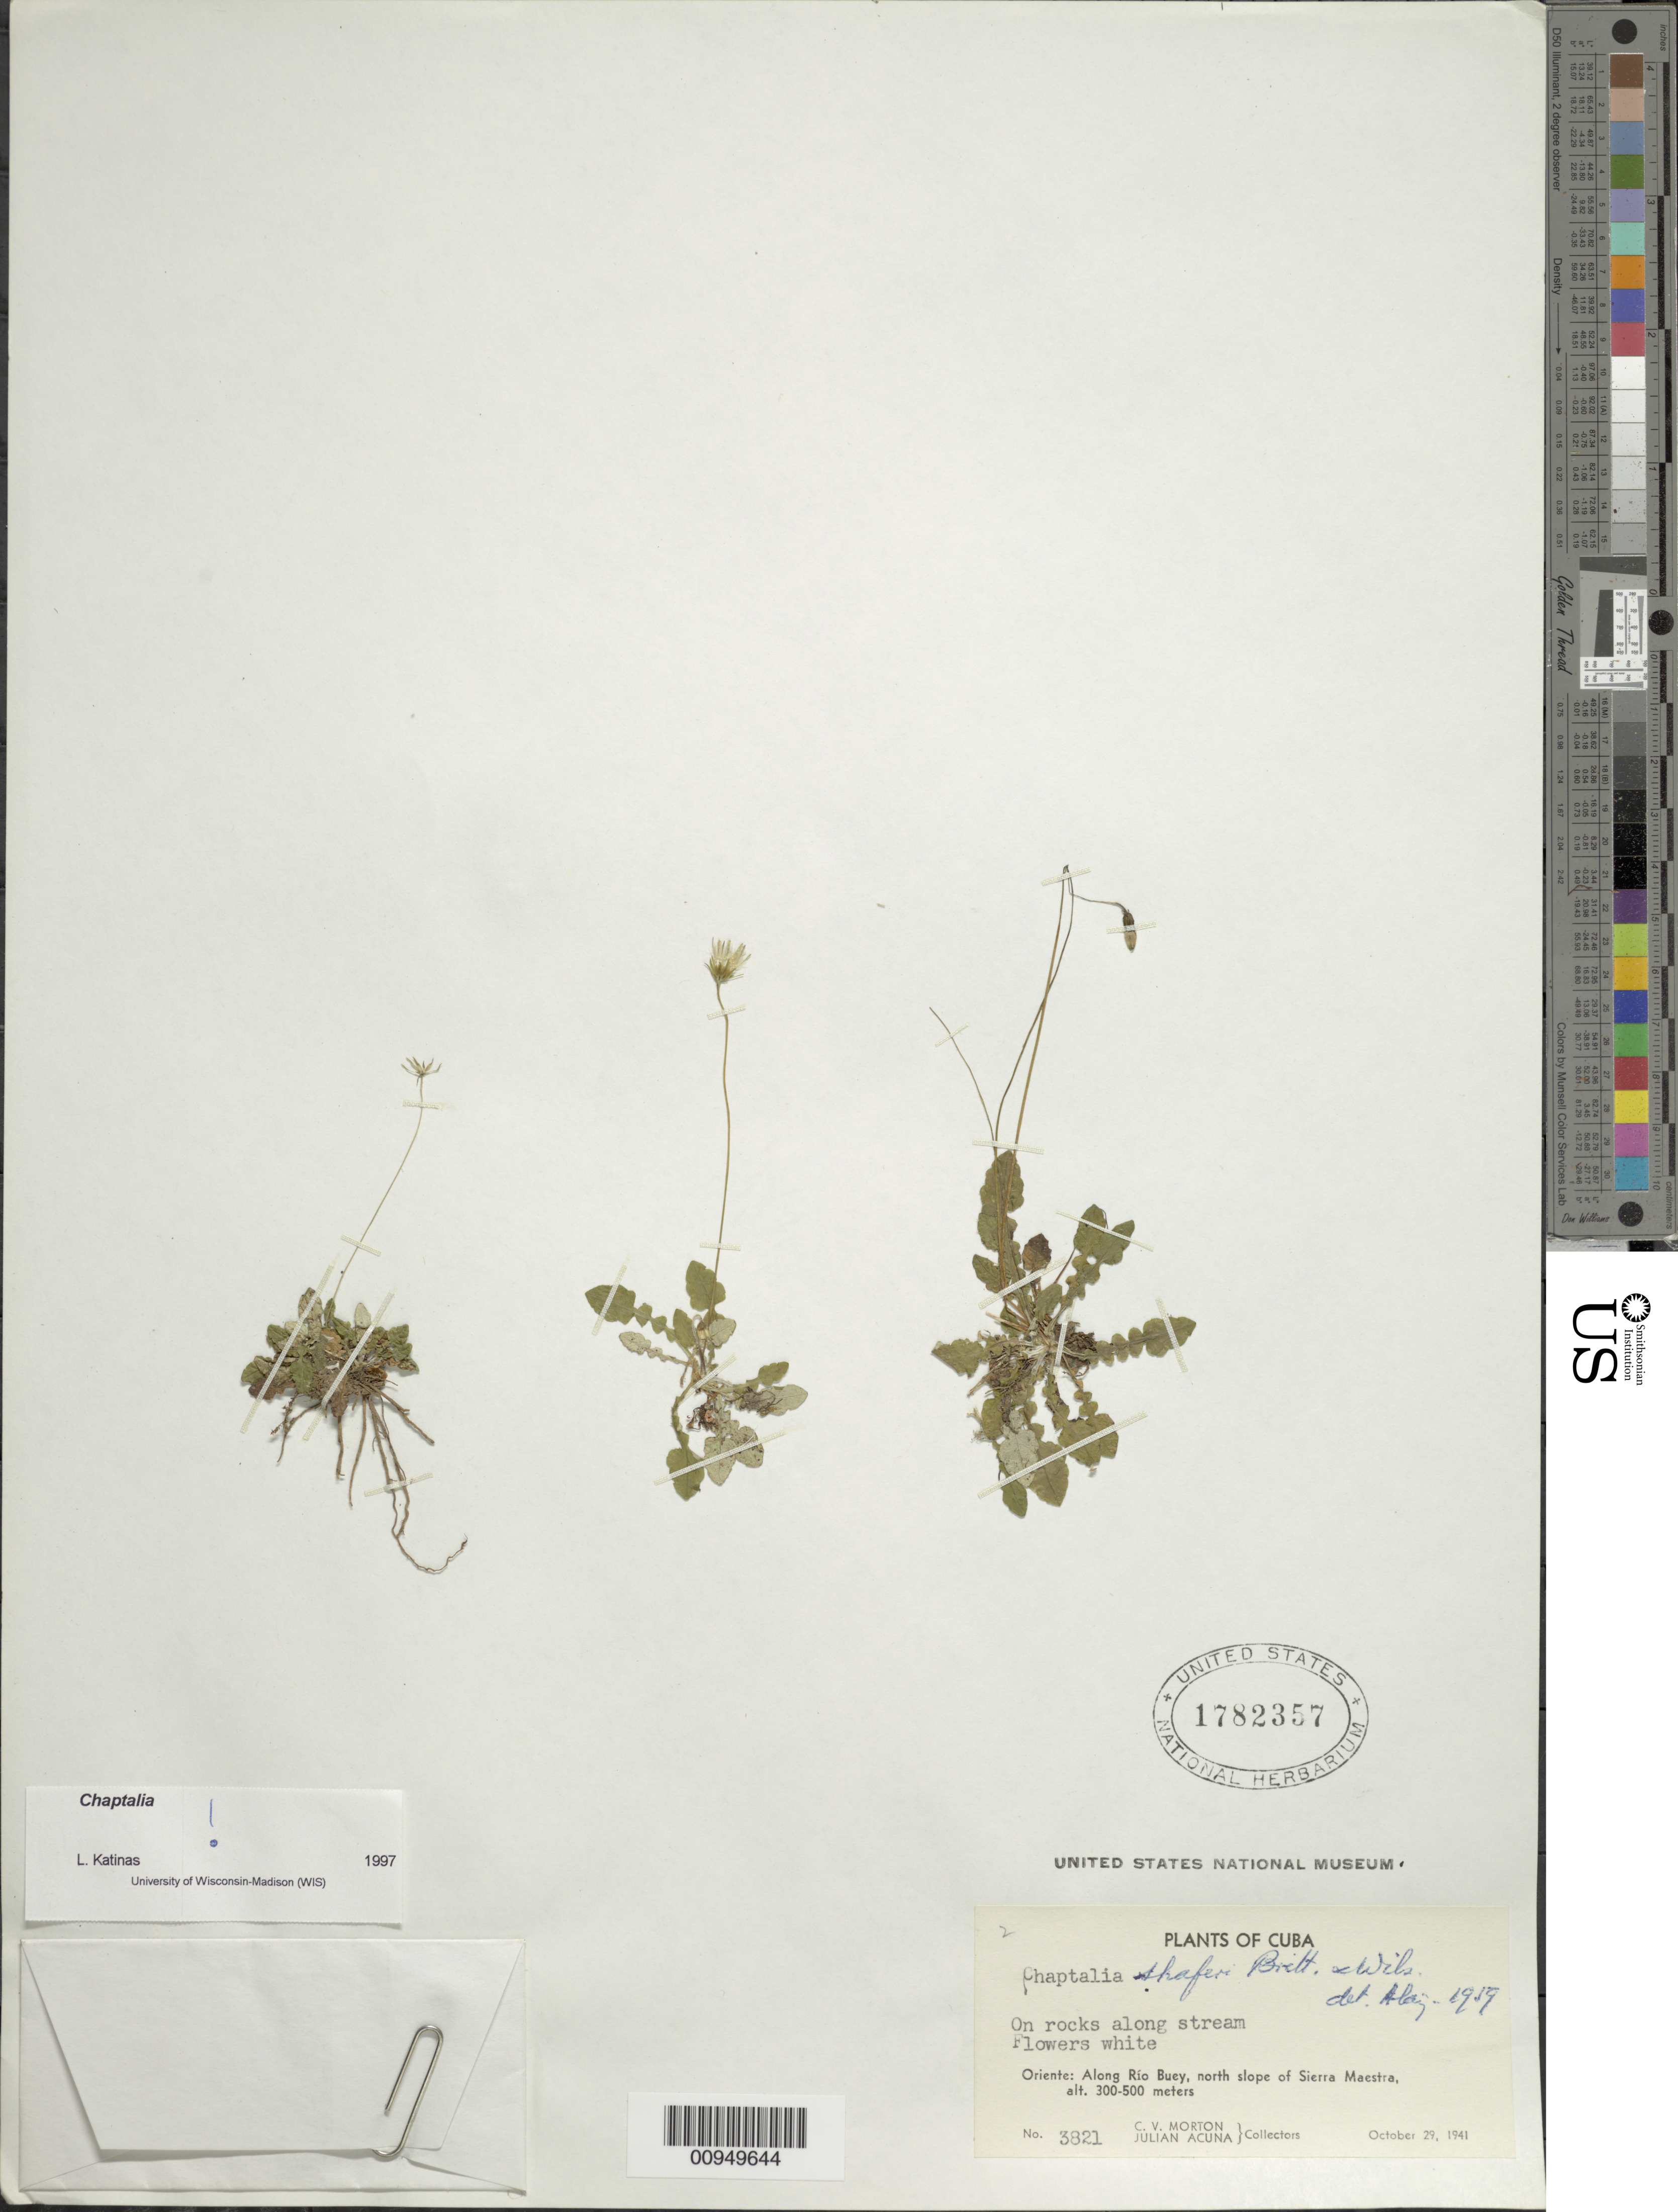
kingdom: Plantae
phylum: Tracheophyta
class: Magnoliopsida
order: Asterales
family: Asteraceae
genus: Chaptalia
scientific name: Chaptalia shaferi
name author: Britton & P. Wilson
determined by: Katinas, L.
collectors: C. V. Morton & J. Acuña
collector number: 3821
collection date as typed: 29 Oct 1941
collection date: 1941-10-29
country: Cuba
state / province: Granma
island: Cuba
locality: Along Río Buey, north slope of Sierra Maestra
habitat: On rocks along stream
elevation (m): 300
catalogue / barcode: US 1782357